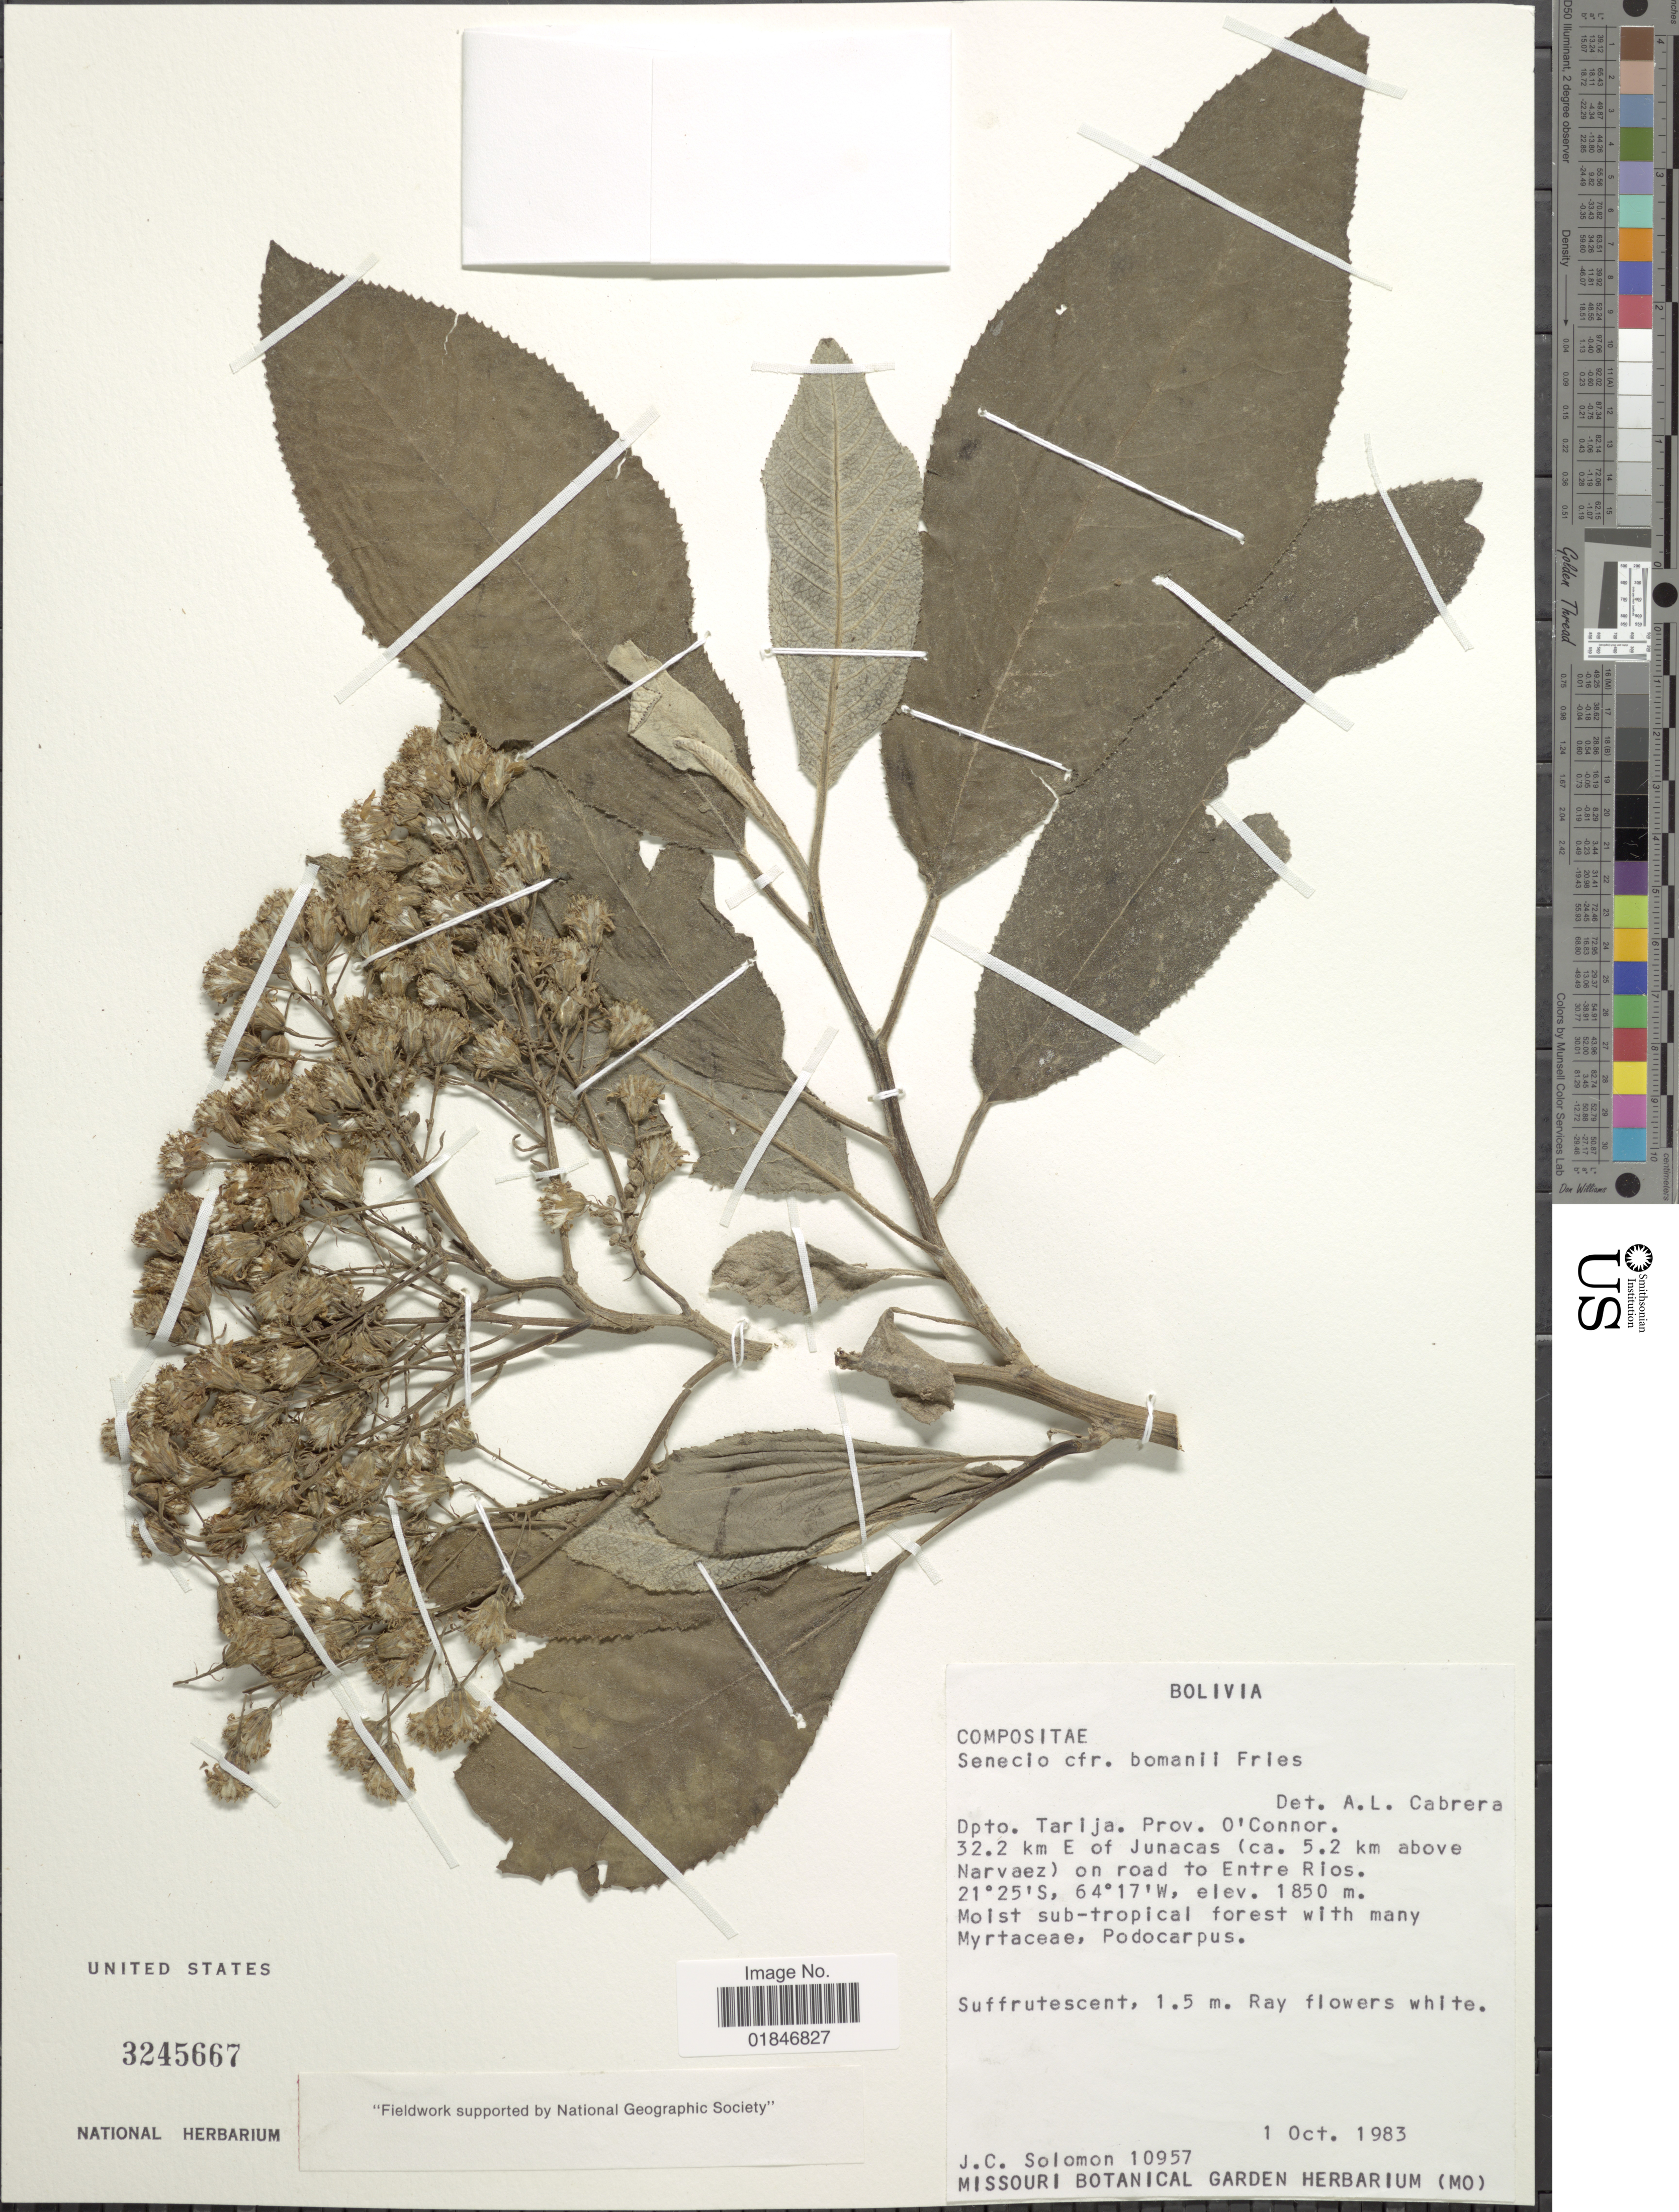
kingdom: Plantae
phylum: Tracheophyta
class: Magnoliopsida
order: Asterales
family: Asteraceae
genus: Dendrophorbium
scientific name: Dendrophorbium biserrifolium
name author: (Kuntze) D.J.N. Hind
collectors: J. C. Solomon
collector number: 10957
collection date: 1983-10-01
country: Bolivia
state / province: Tarija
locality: Dpto. Tarija Prov.. O'Connor. 32 km E of Junacas (ca. 5.2. km above Narvaez ) on road to Entre Rios.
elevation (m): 1850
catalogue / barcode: US 3245667